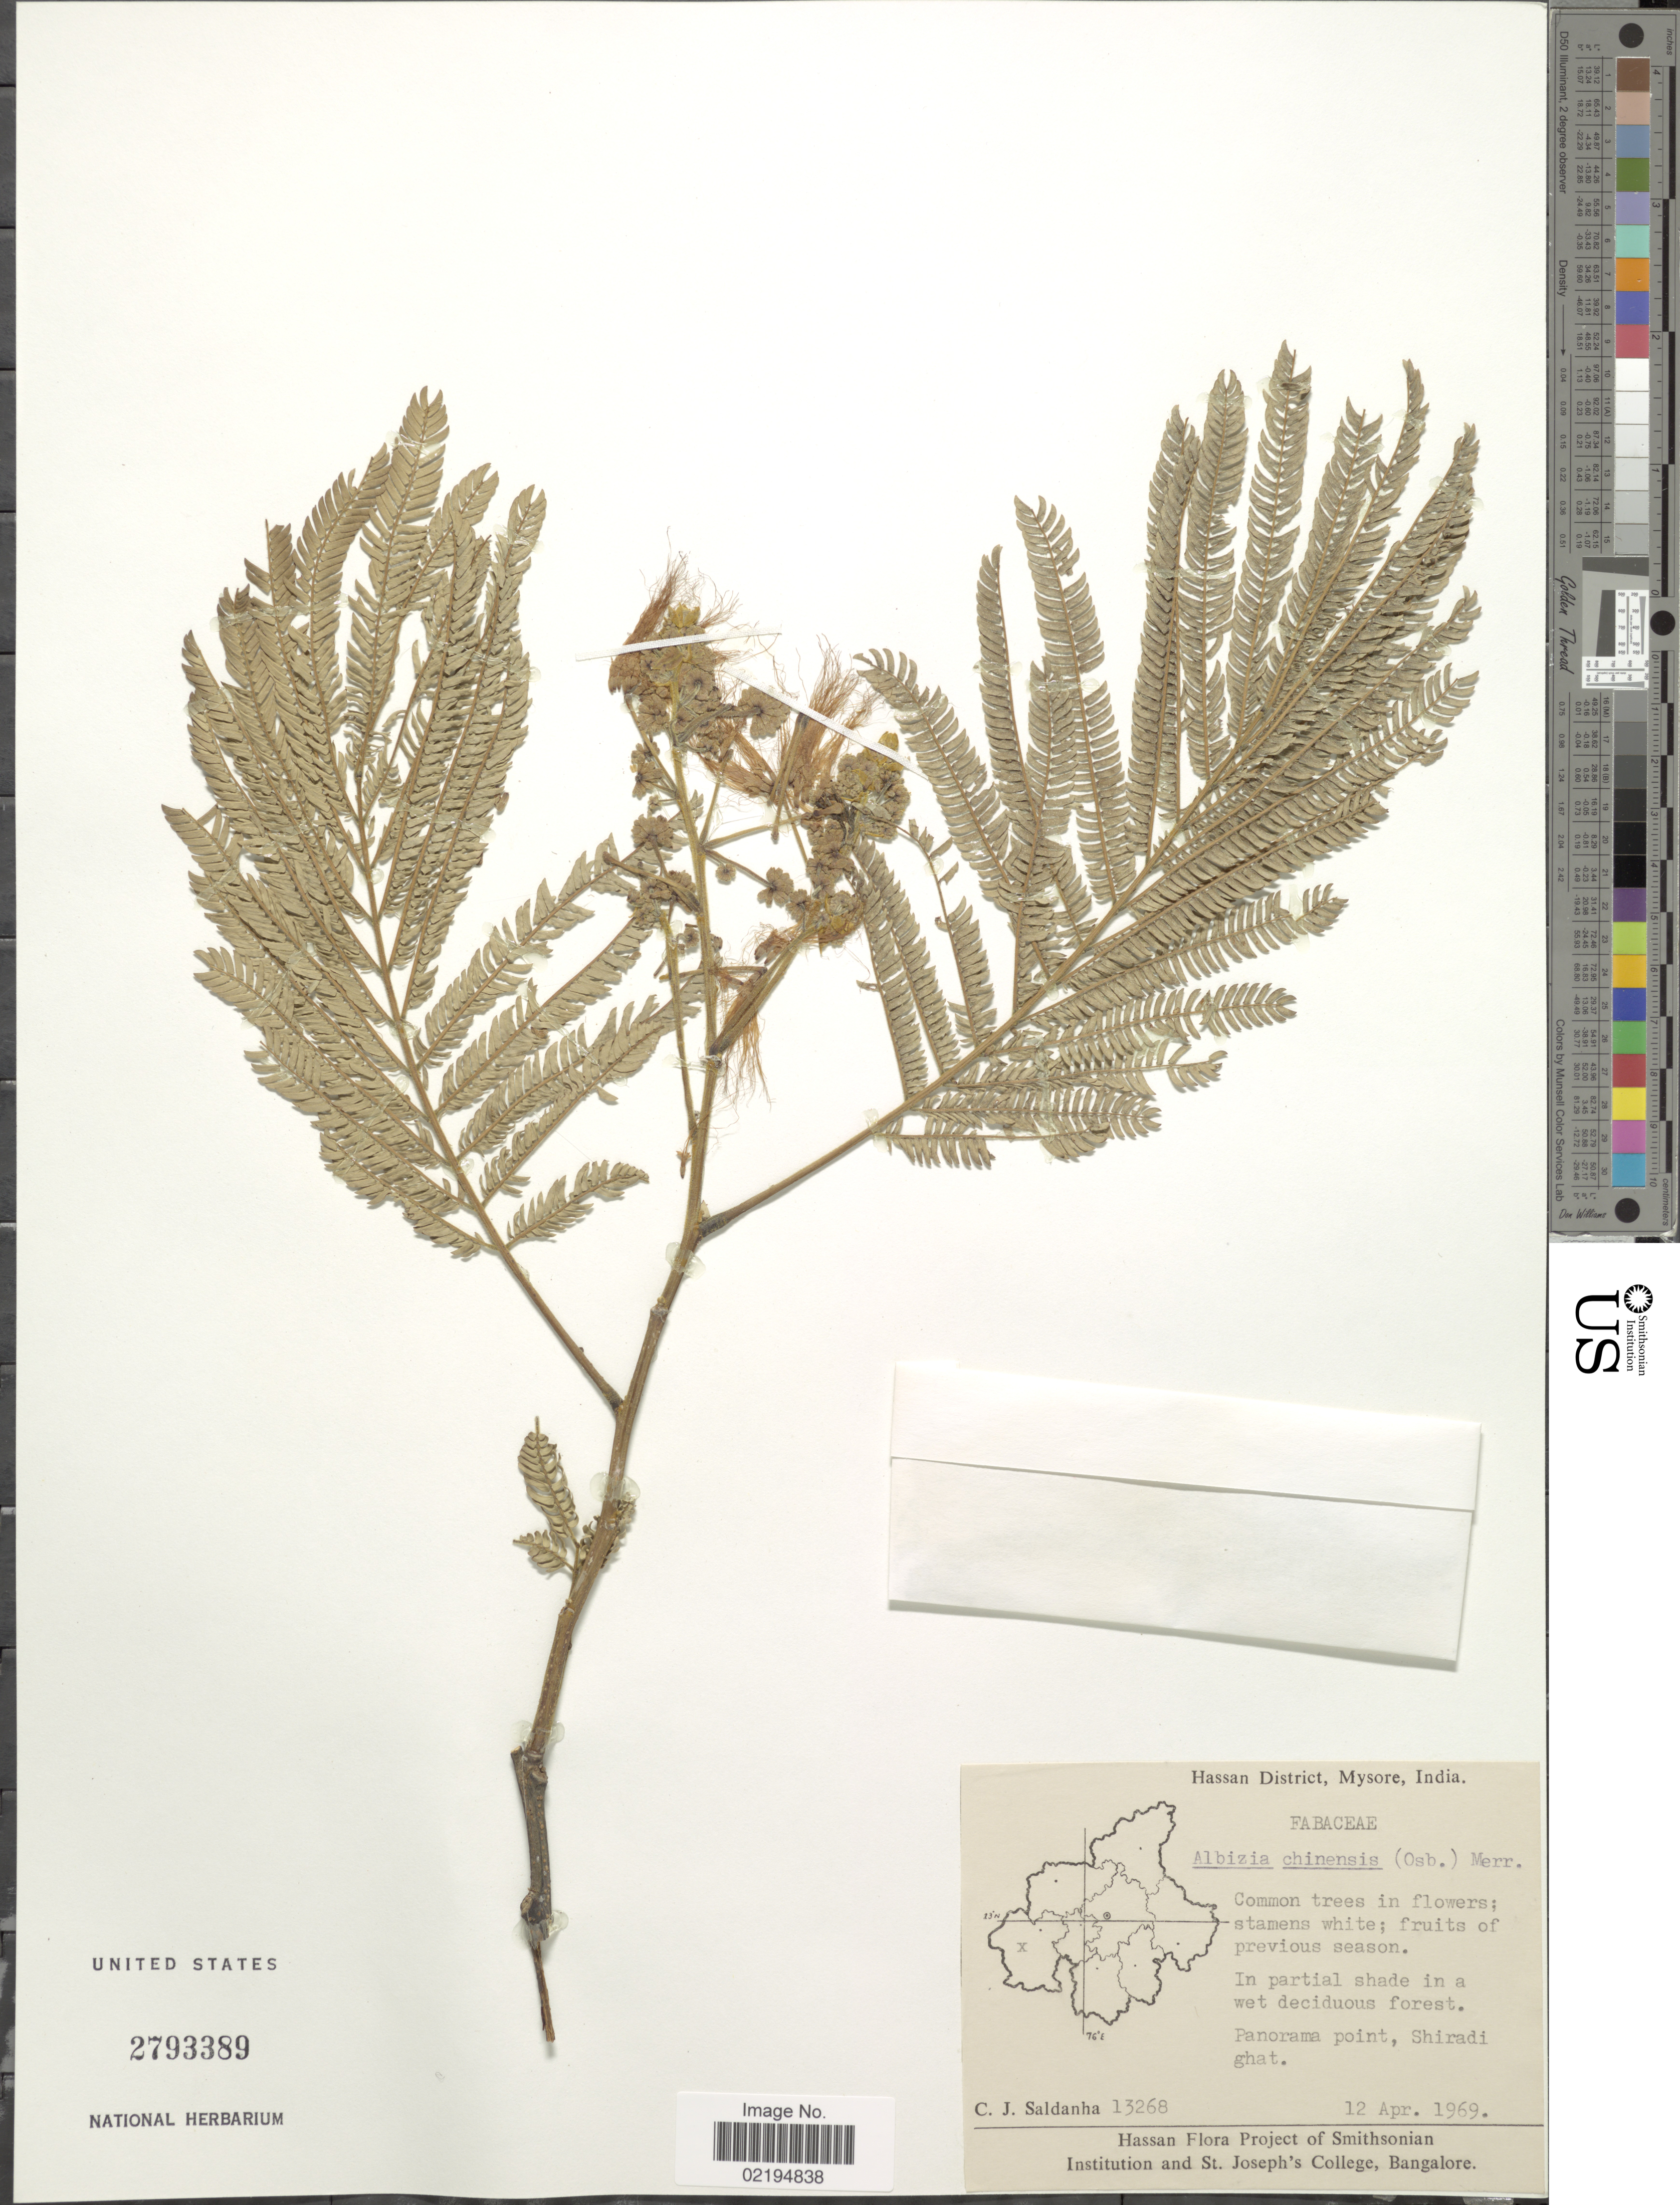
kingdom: Plantae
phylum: Tracheophyta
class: Magnoliopsida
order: Fabales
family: Fabaceae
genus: Albizia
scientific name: Albizia chinensis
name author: (Osbeck) Merr.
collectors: C. J. Saldanha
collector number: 13268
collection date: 1969-04-12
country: India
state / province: Karnataka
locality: Hassan District, Mysore, Panorama point, Shiradi ghat.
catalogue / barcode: US 2793389